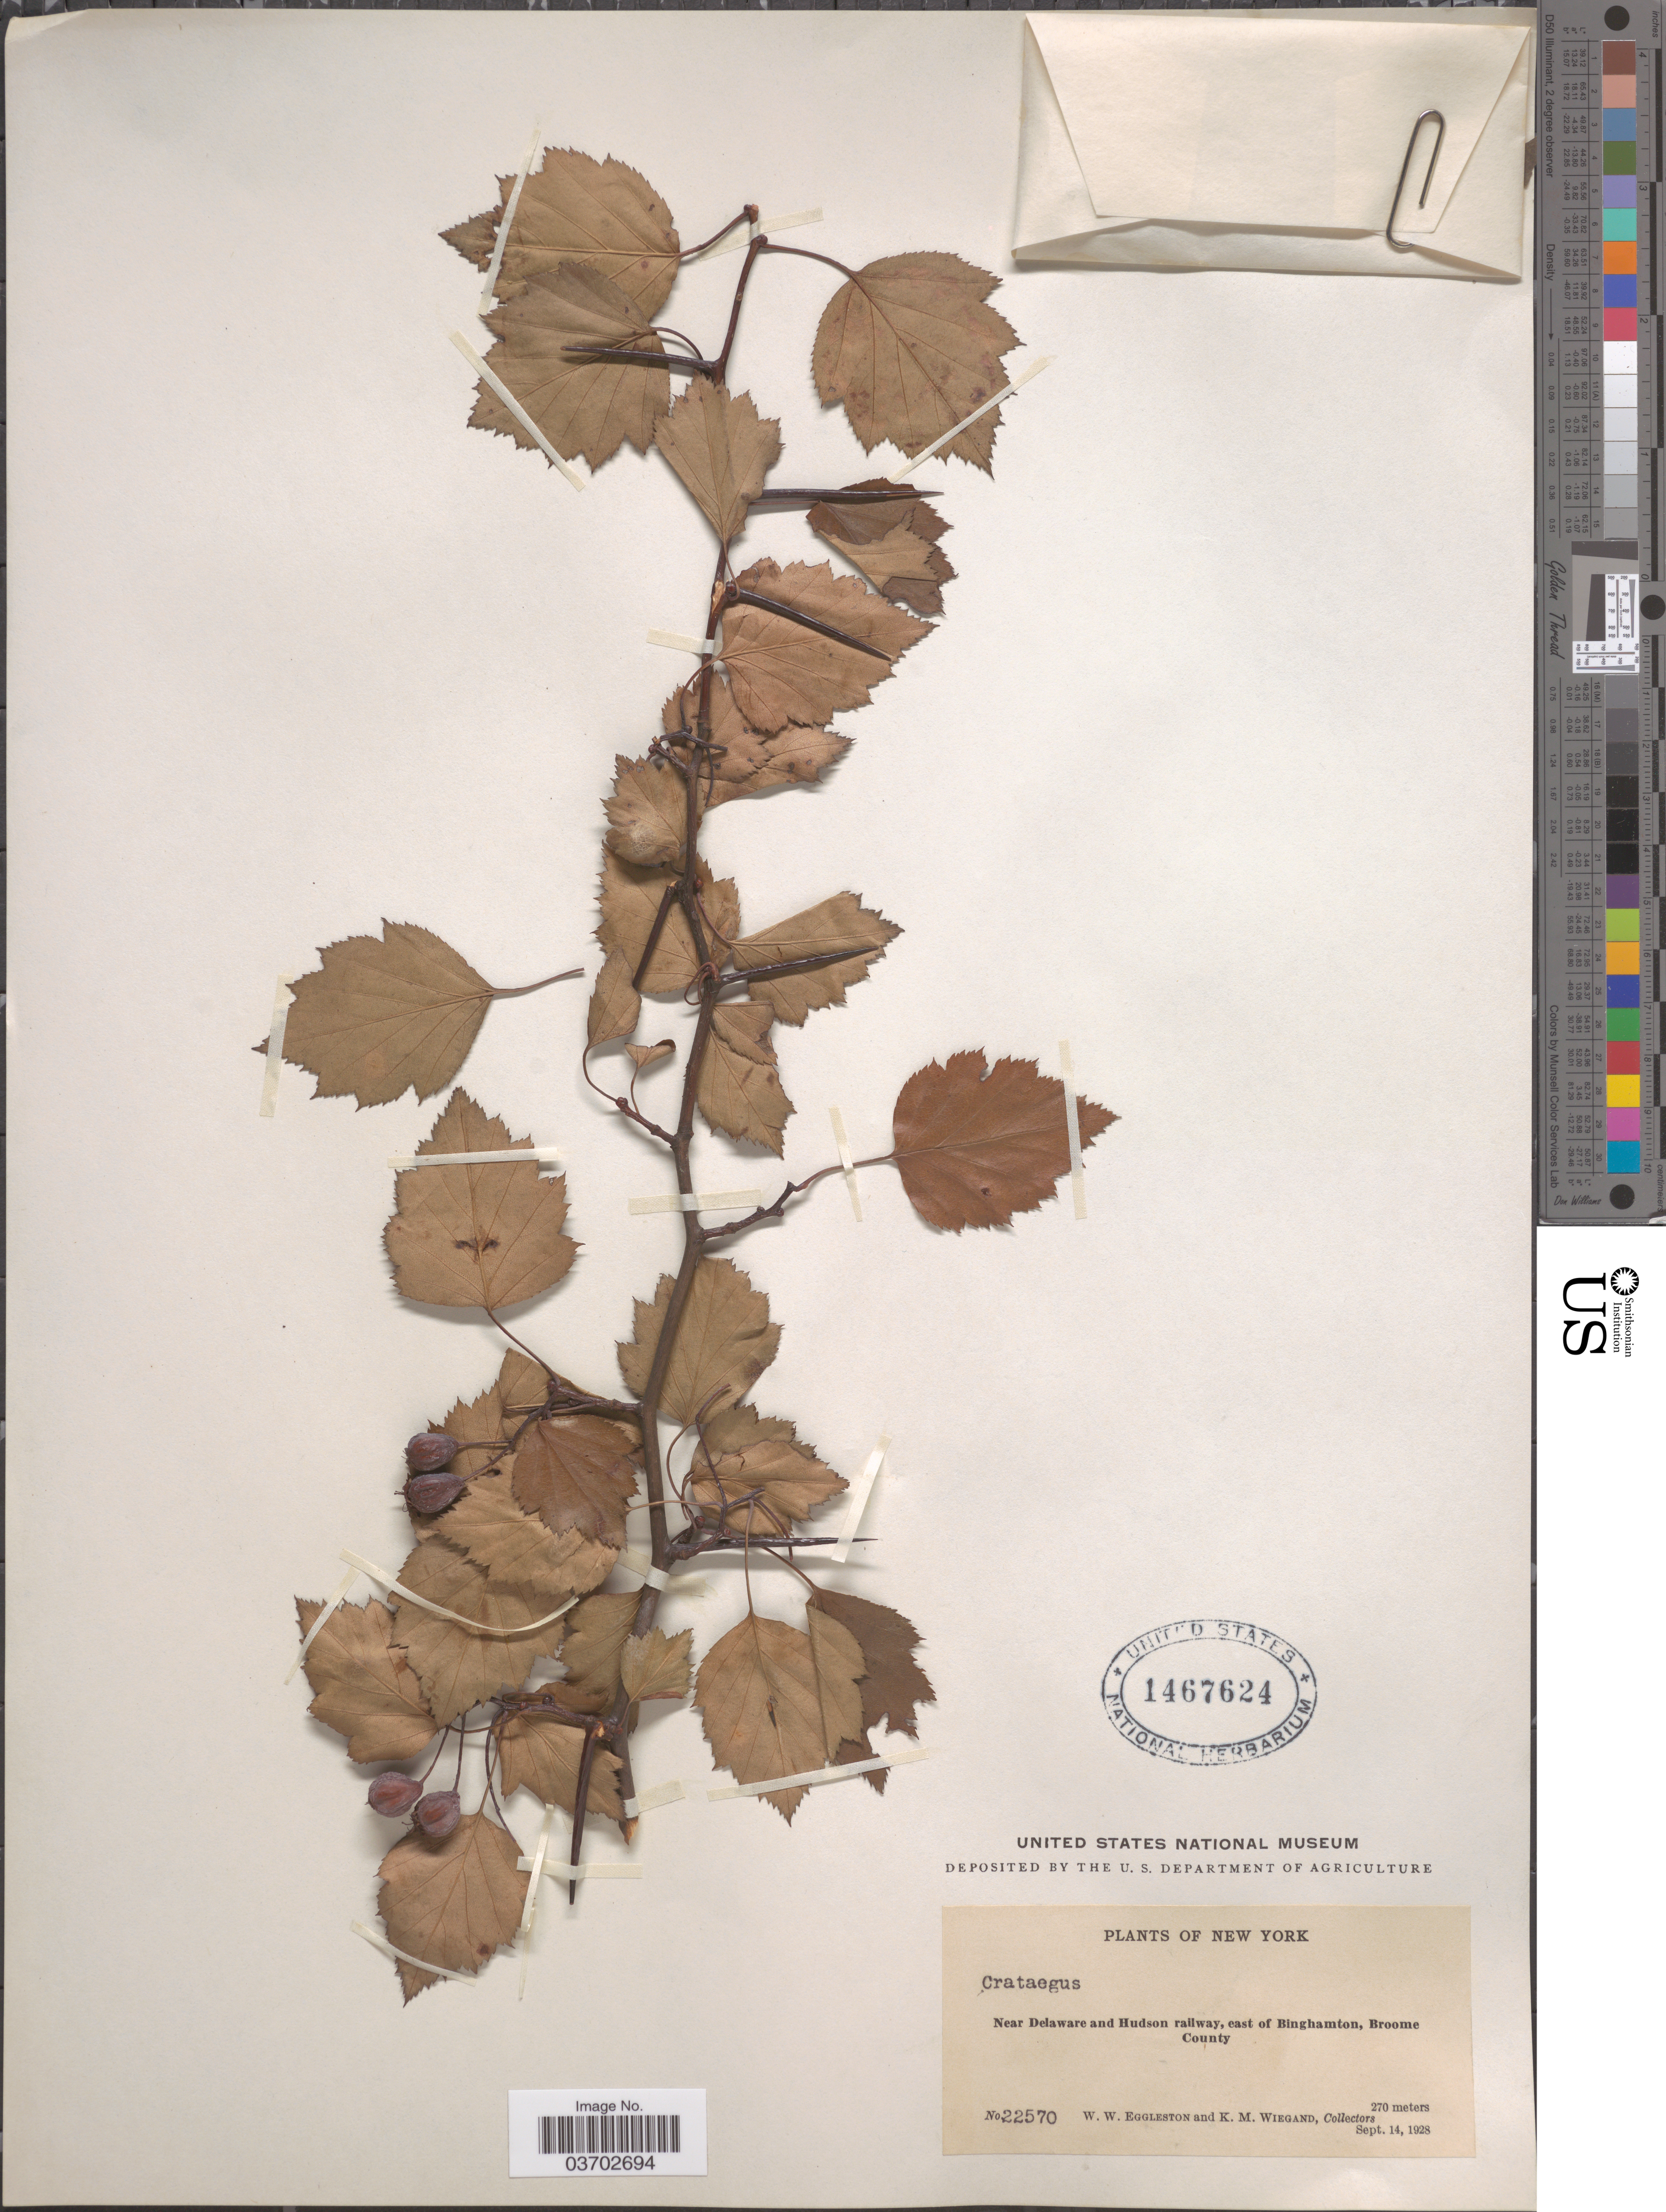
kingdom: Plantae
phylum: Tracheophyta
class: Magnoliopsida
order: Rosales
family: Rosaceae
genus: Crataegus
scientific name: Crataegus sp.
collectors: W. W. Eggleston & K. M. Wiegand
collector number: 22570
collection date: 1928-09-14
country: United States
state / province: New York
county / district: Broome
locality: Near Delaware and Hudson railway, east of Binghamton, Broome County.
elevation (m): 270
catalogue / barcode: US 1467624